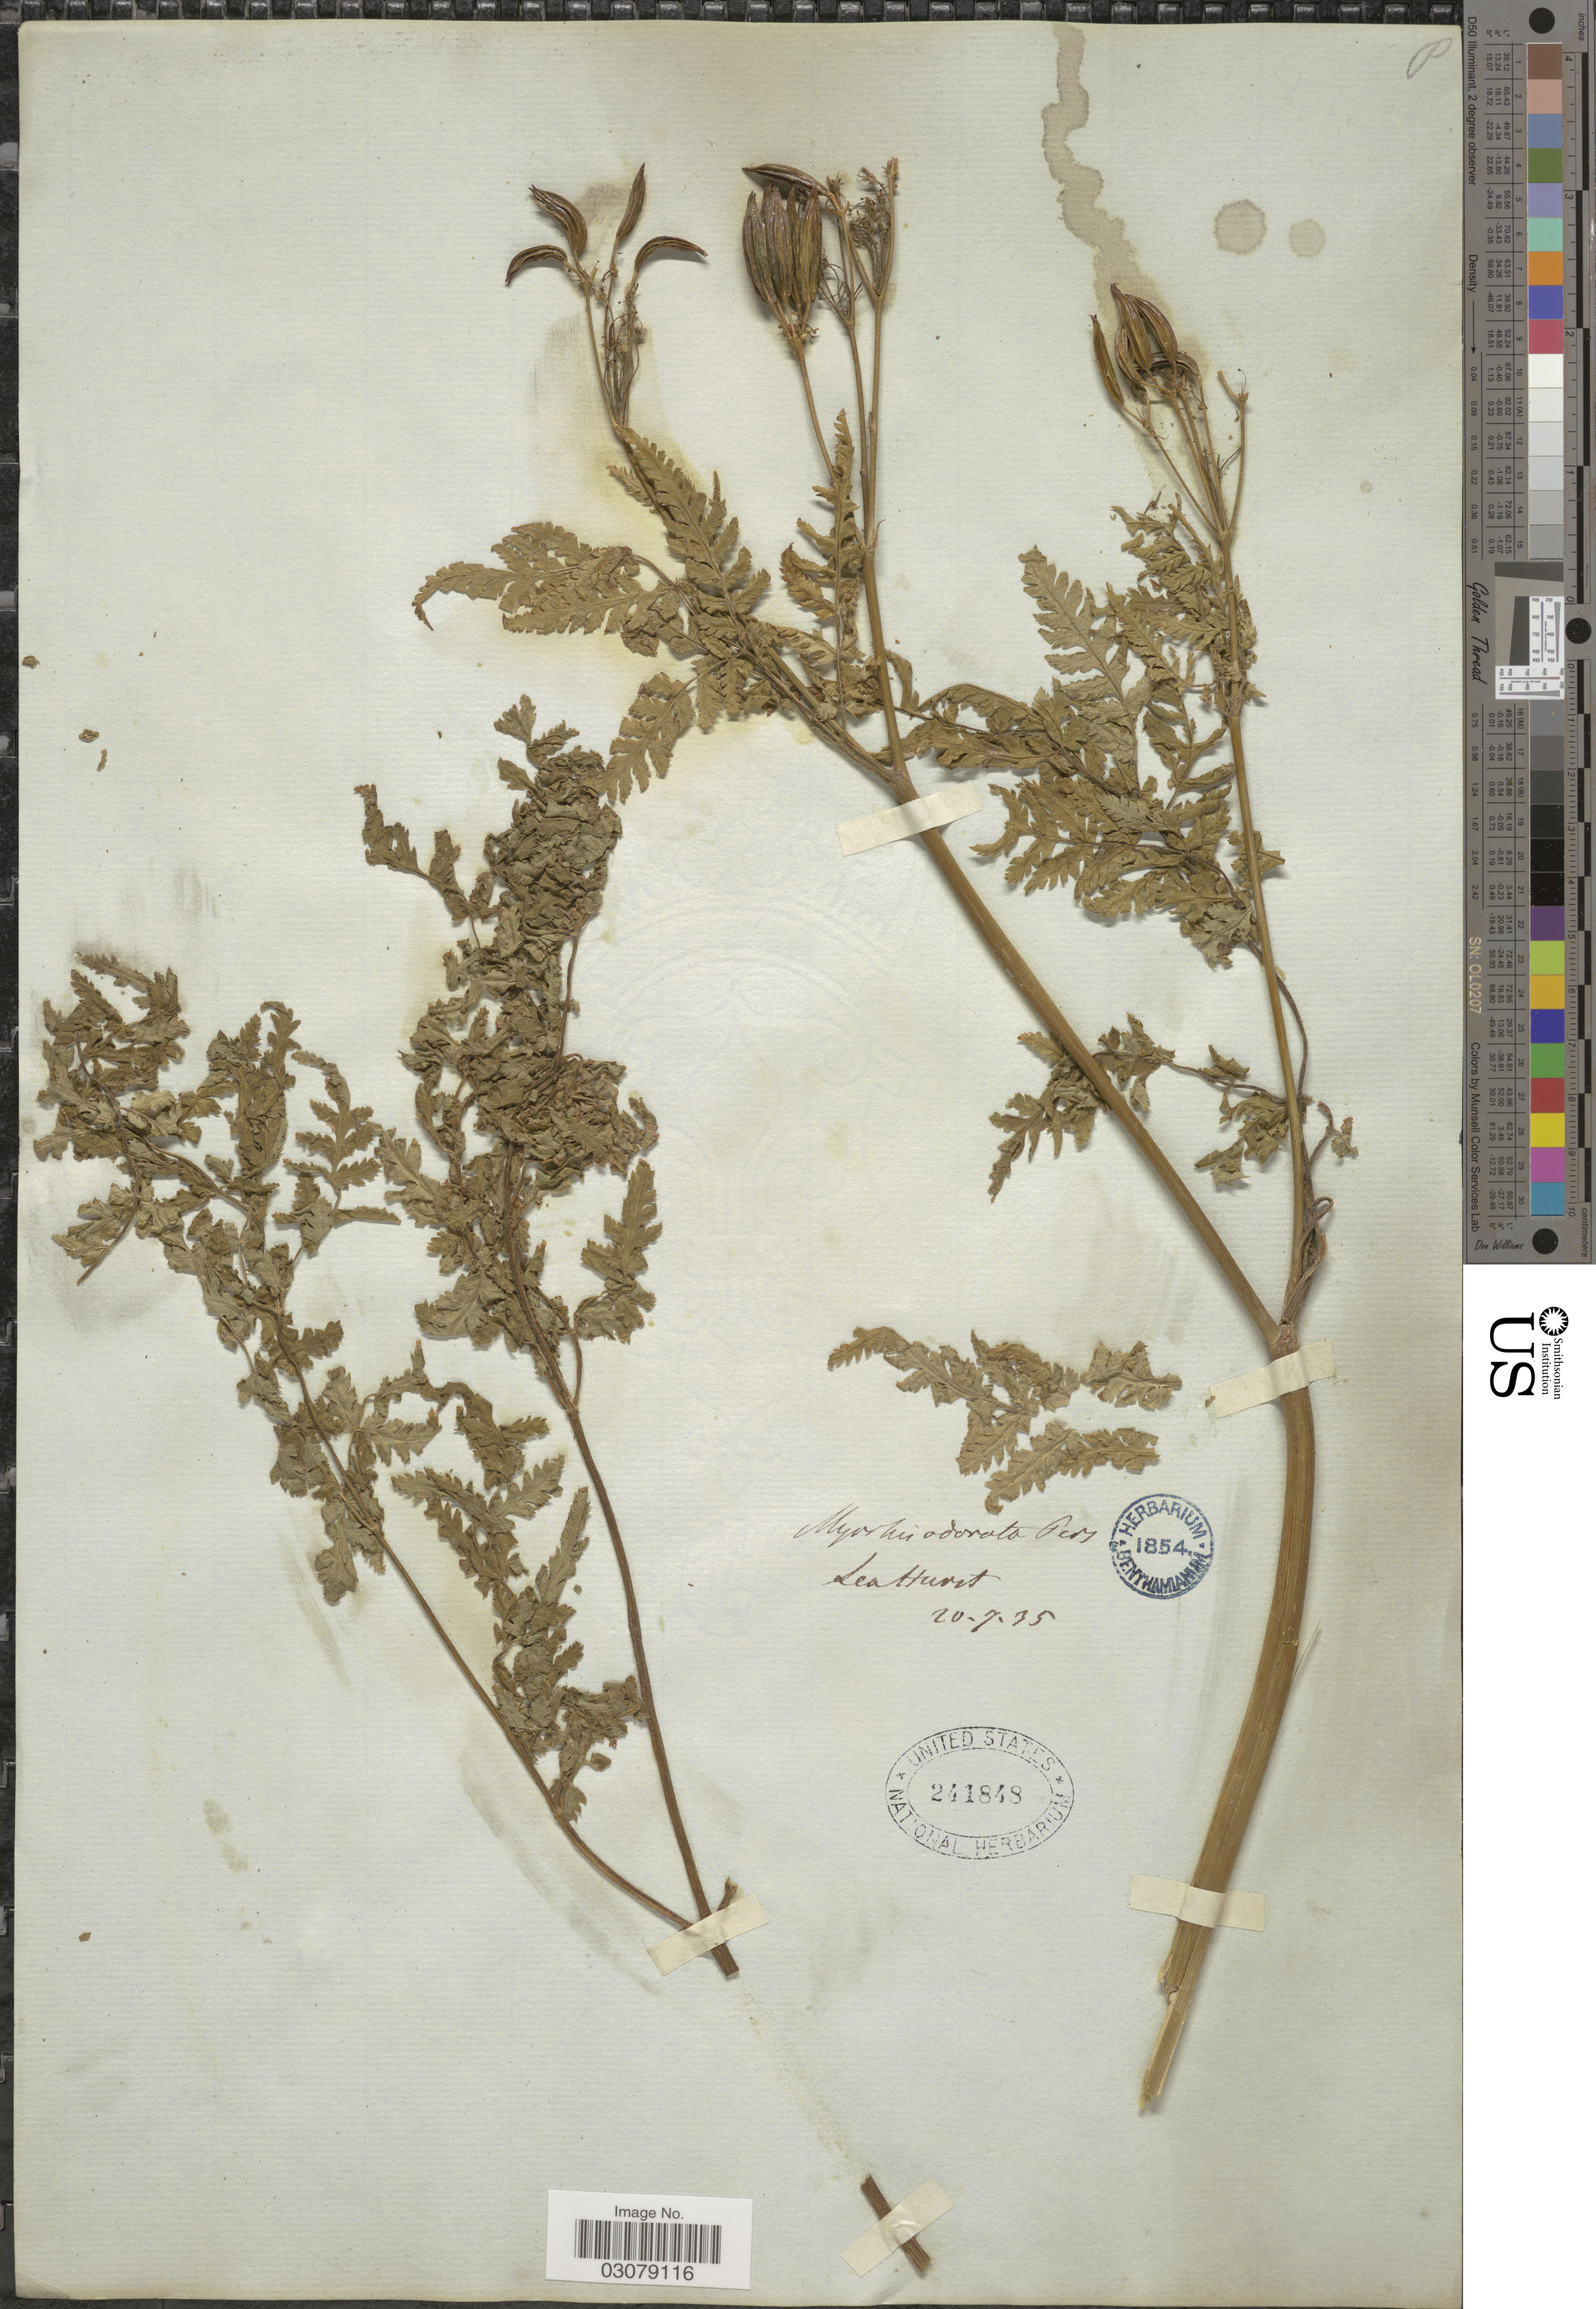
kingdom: Plantae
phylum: Tracheophyta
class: Magnoliopsida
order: Apiales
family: Apiaceae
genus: Myrrhis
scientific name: Myrrhis odorata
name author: (L.) Scop.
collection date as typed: Transcribed d/m/y: 20/7/35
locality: Lea Hurst [interpreted] [unsure placement]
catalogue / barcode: US 241848